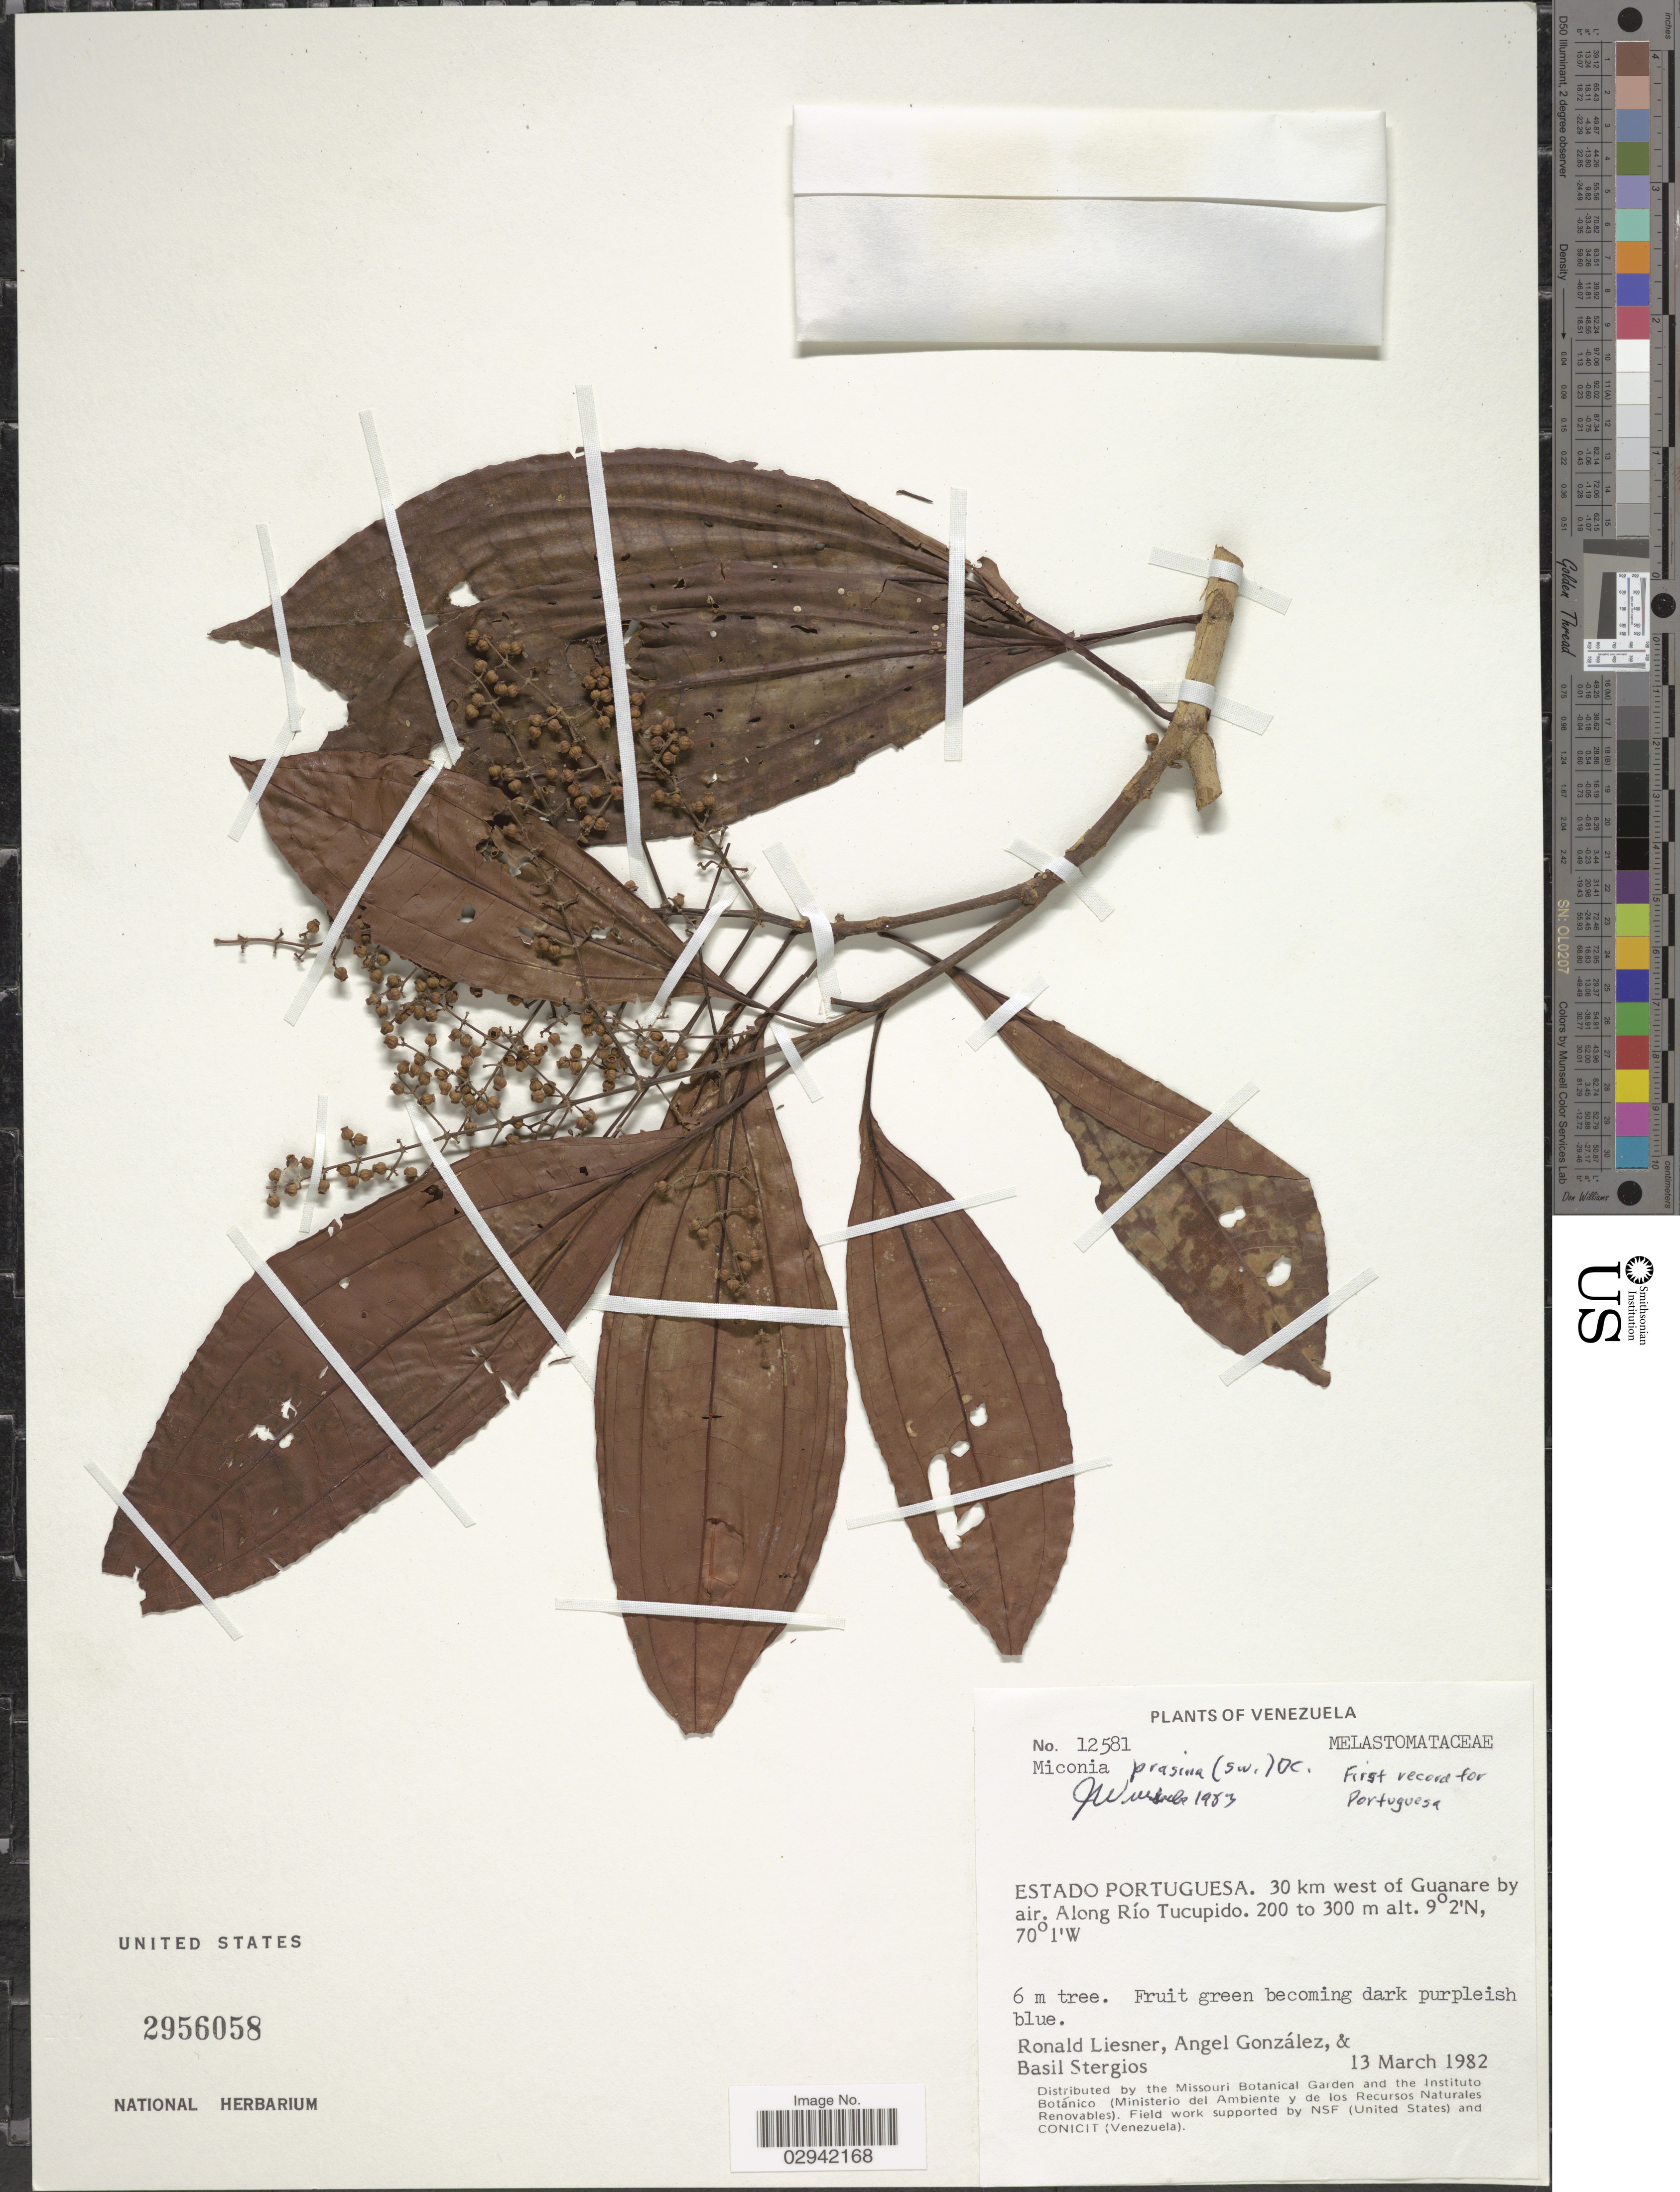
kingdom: Plantae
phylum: Tracheophyta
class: Magnoliopsida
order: Myrtales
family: Melastomataceae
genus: Miconia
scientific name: Miconia prasina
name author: (Sw.) DC.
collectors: R. L. Liesner, A. C. González & B. G. Stergios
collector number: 12581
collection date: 1982-03-13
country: Venezuela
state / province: Portuguesa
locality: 30 km W of Guanare by air, along Rio Tucupido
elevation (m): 200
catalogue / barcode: US 2956058